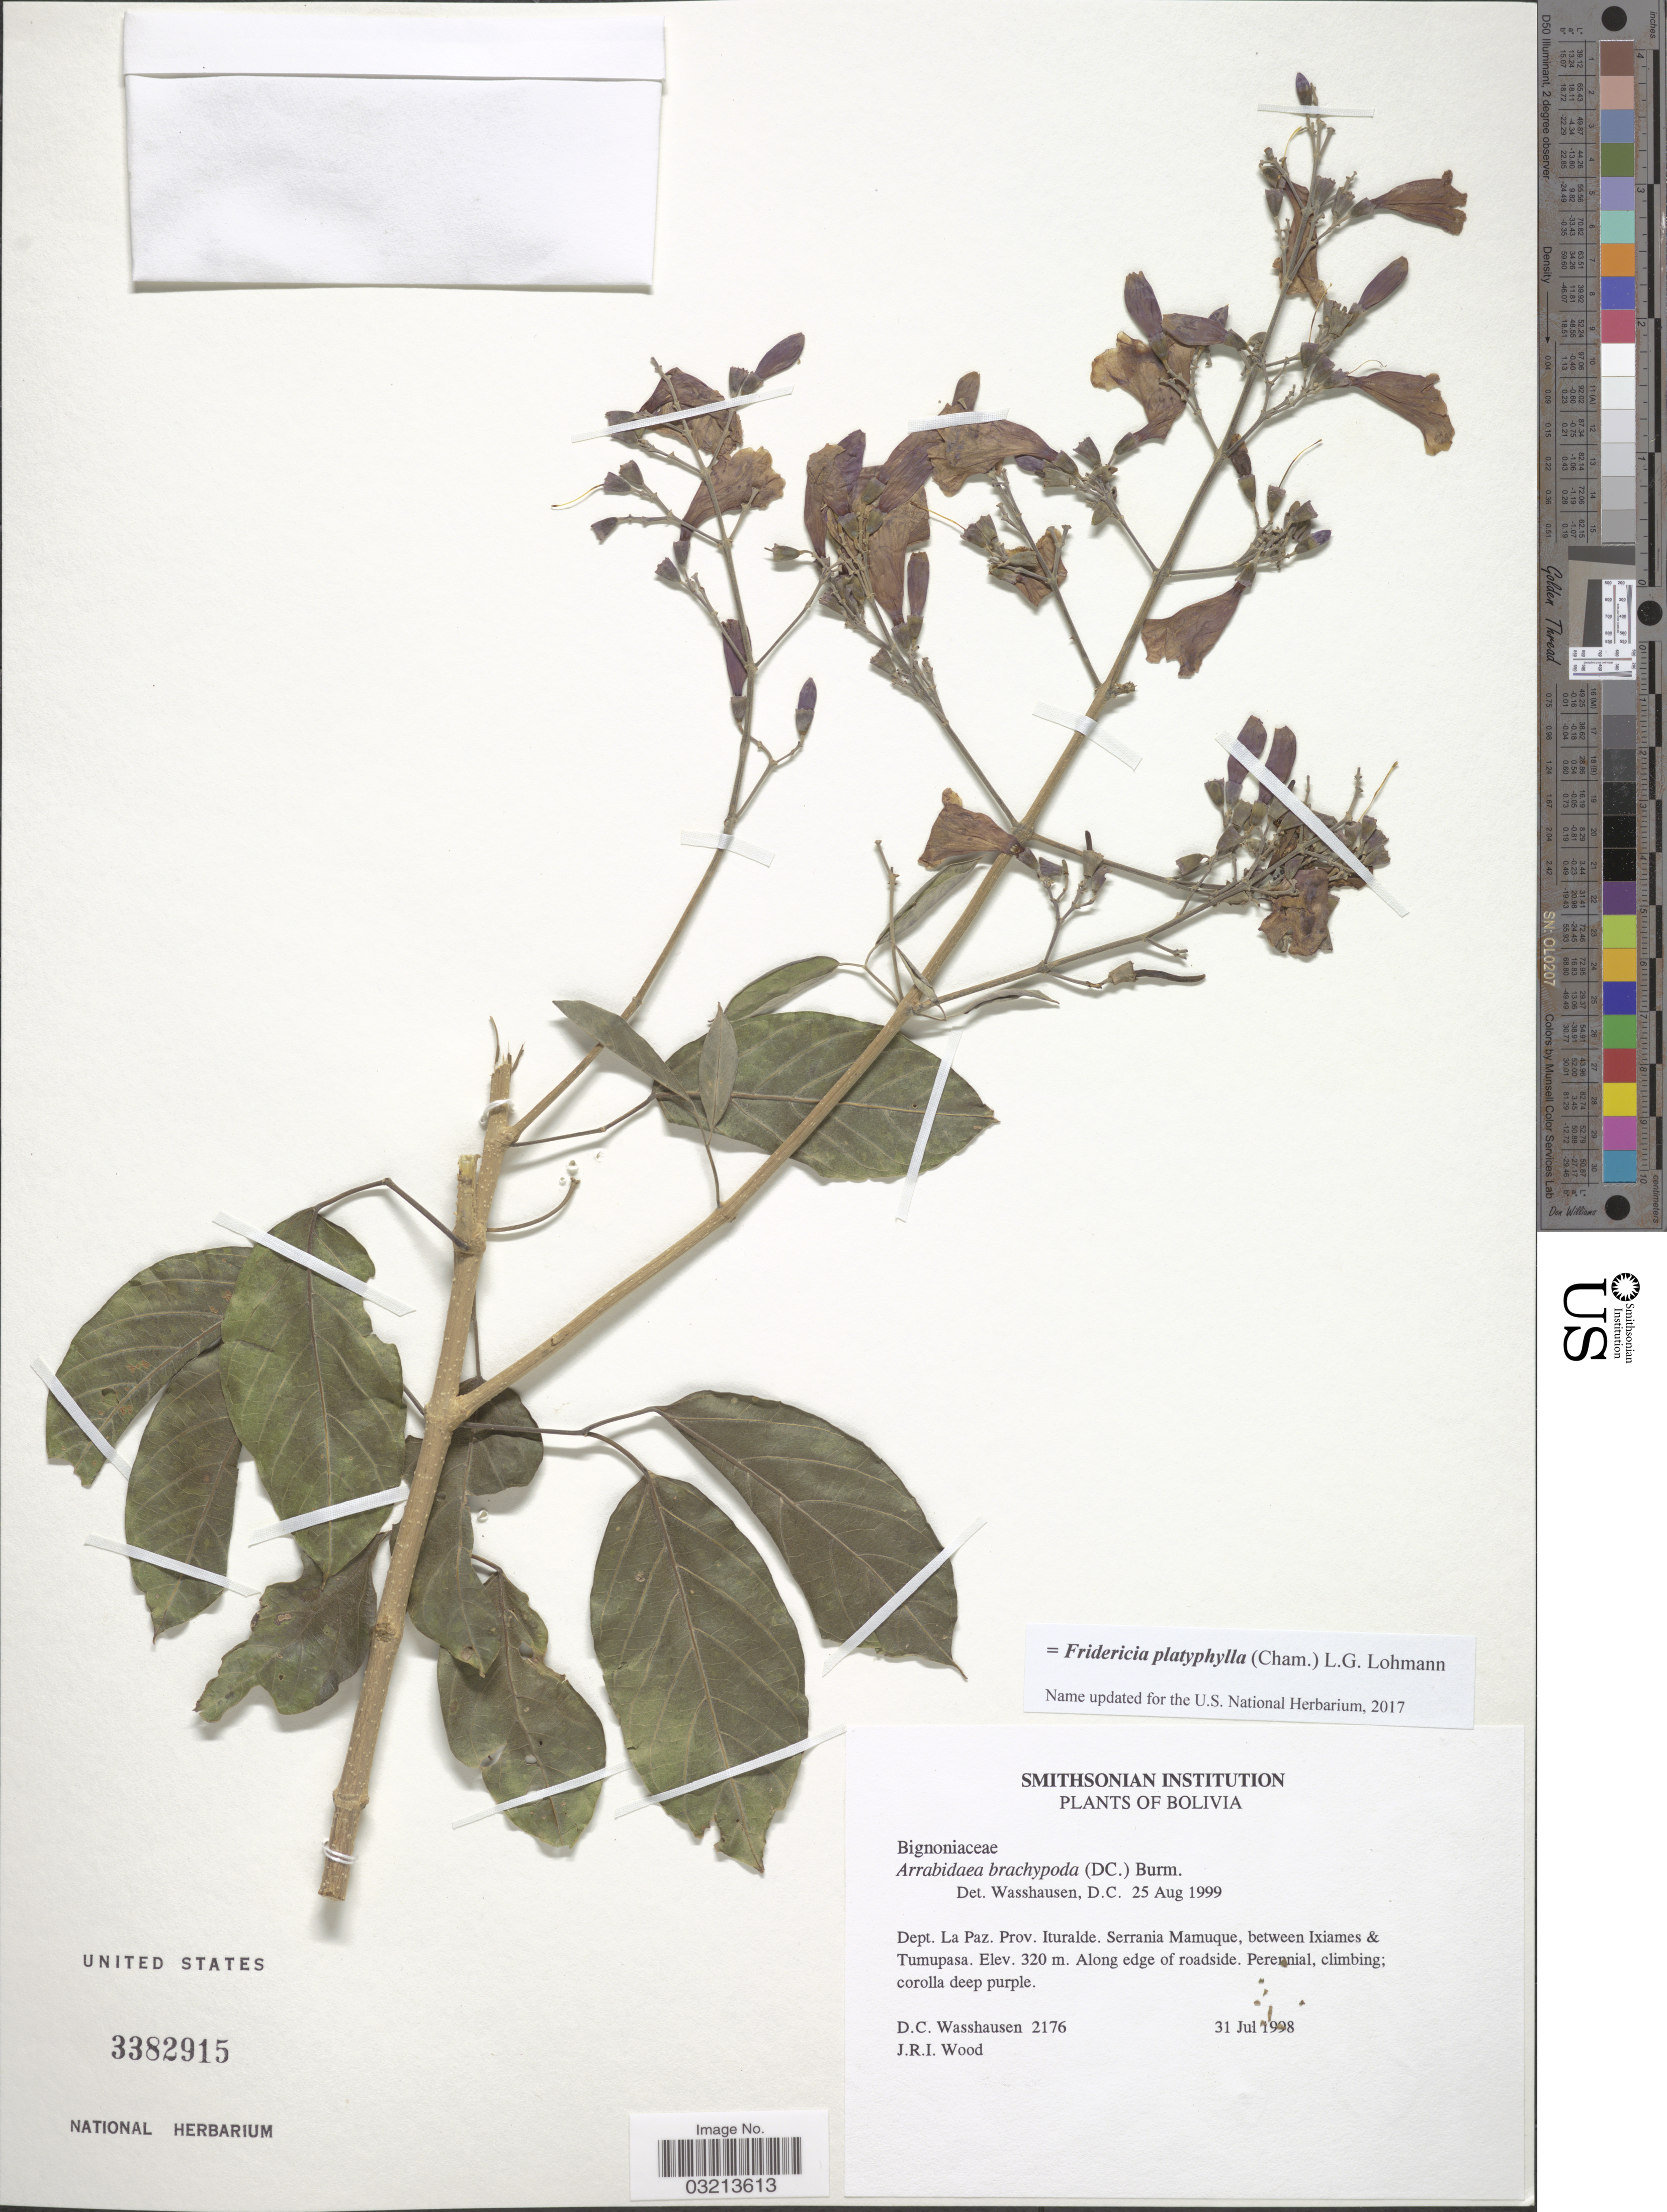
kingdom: Plantae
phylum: Tracheophyta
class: Magnoliopsida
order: Lamiales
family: Bignoniaceae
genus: Fridericia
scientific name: Fridericia platyphylla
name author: (Cham.) L.G. Lohmann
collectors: D. C. Wasshausen & J. R. I. Wood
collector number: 2176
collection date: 1998-07-31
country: Bolivia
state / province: La Paz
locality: Dept. La Paz. Prov. Ituralde. Serrania Mamuque, between Ixiames & Tumupasa.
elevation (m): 320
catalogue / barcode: US 3382915